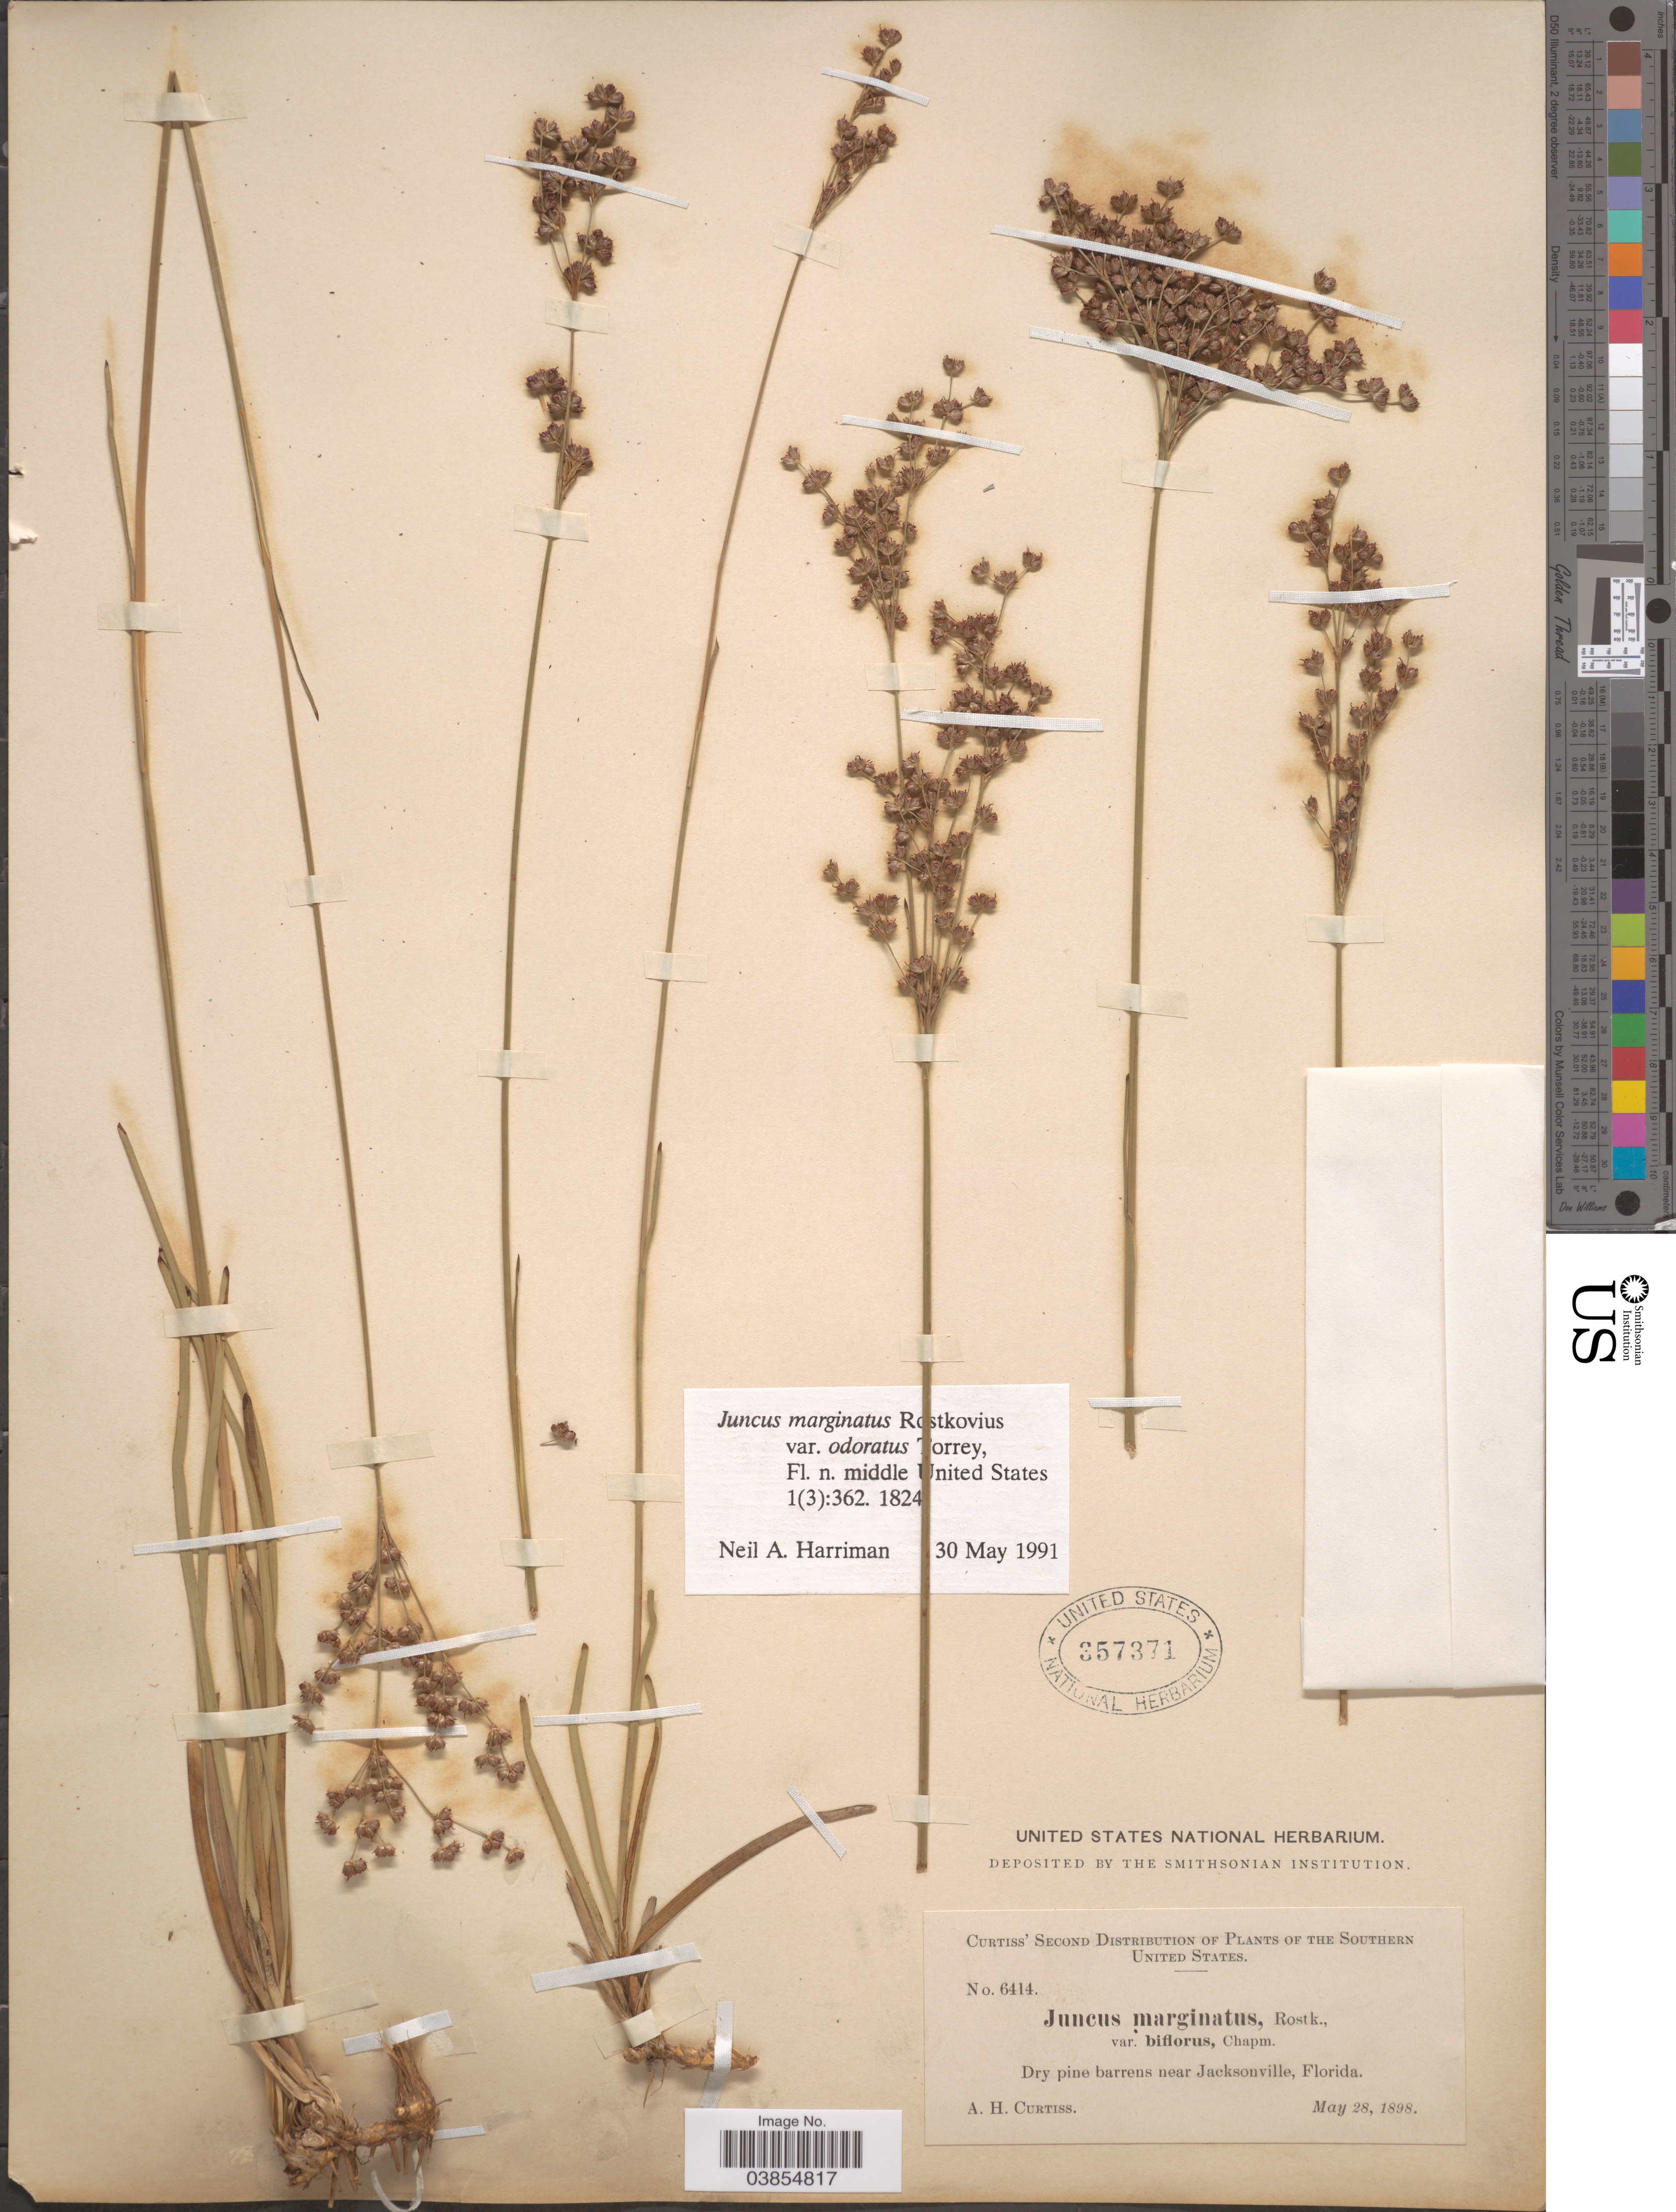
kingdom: Plantae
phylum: Tracheophyta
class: Liliopsida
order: Poales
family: Juncaceae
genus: Juncus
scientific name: Juncus marginatus var. odoratus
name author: Torr.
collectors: A. H. Curtiss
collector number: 6414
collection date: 1898-05-28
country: United States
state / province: Florida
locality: The Southern United States. Barrens near Jacksonville.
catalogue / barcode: US 357371